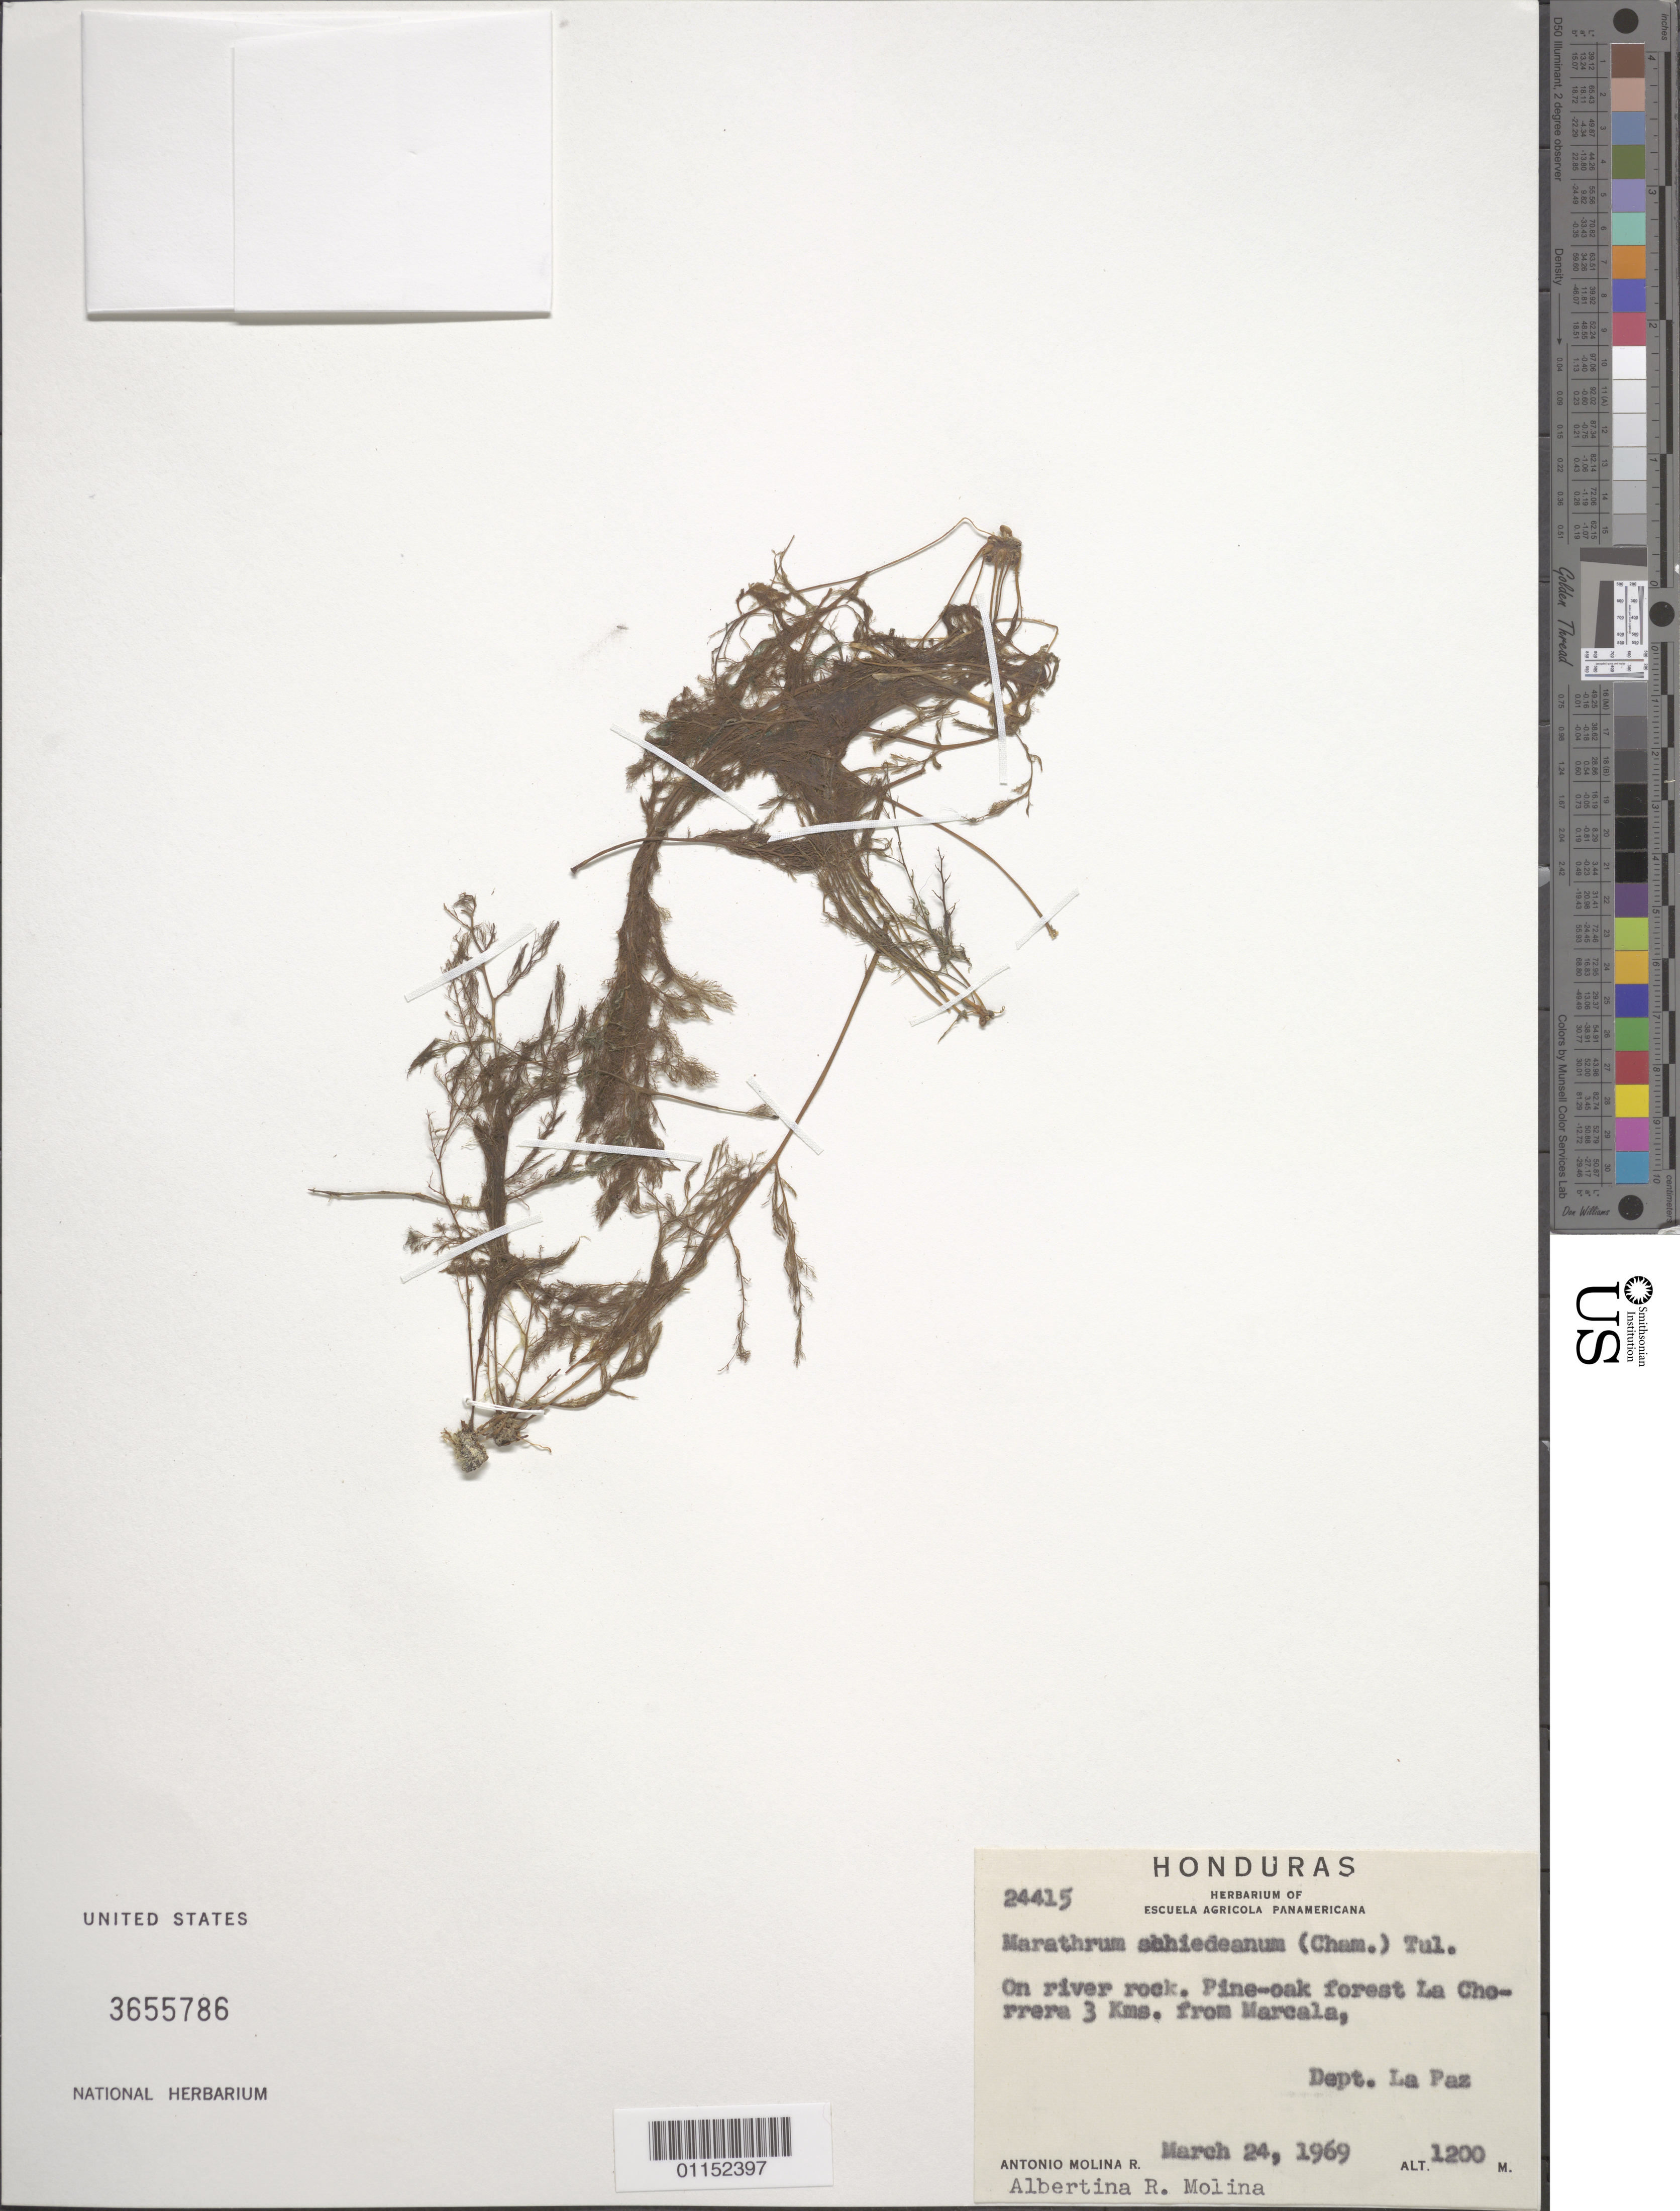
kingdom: Plantae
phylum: Tracheophyta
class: Magnoliopsida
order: Malpighiales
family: Podostemaceae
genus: Marathrum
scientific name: Marathrum schiedeanum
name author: Cham.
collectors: A. Molina R. & A. R. Molina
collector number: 24415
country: Honduras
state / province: La Páz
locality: La Chorrera, 3 Kms. from Marcala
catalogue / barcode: US 3655786